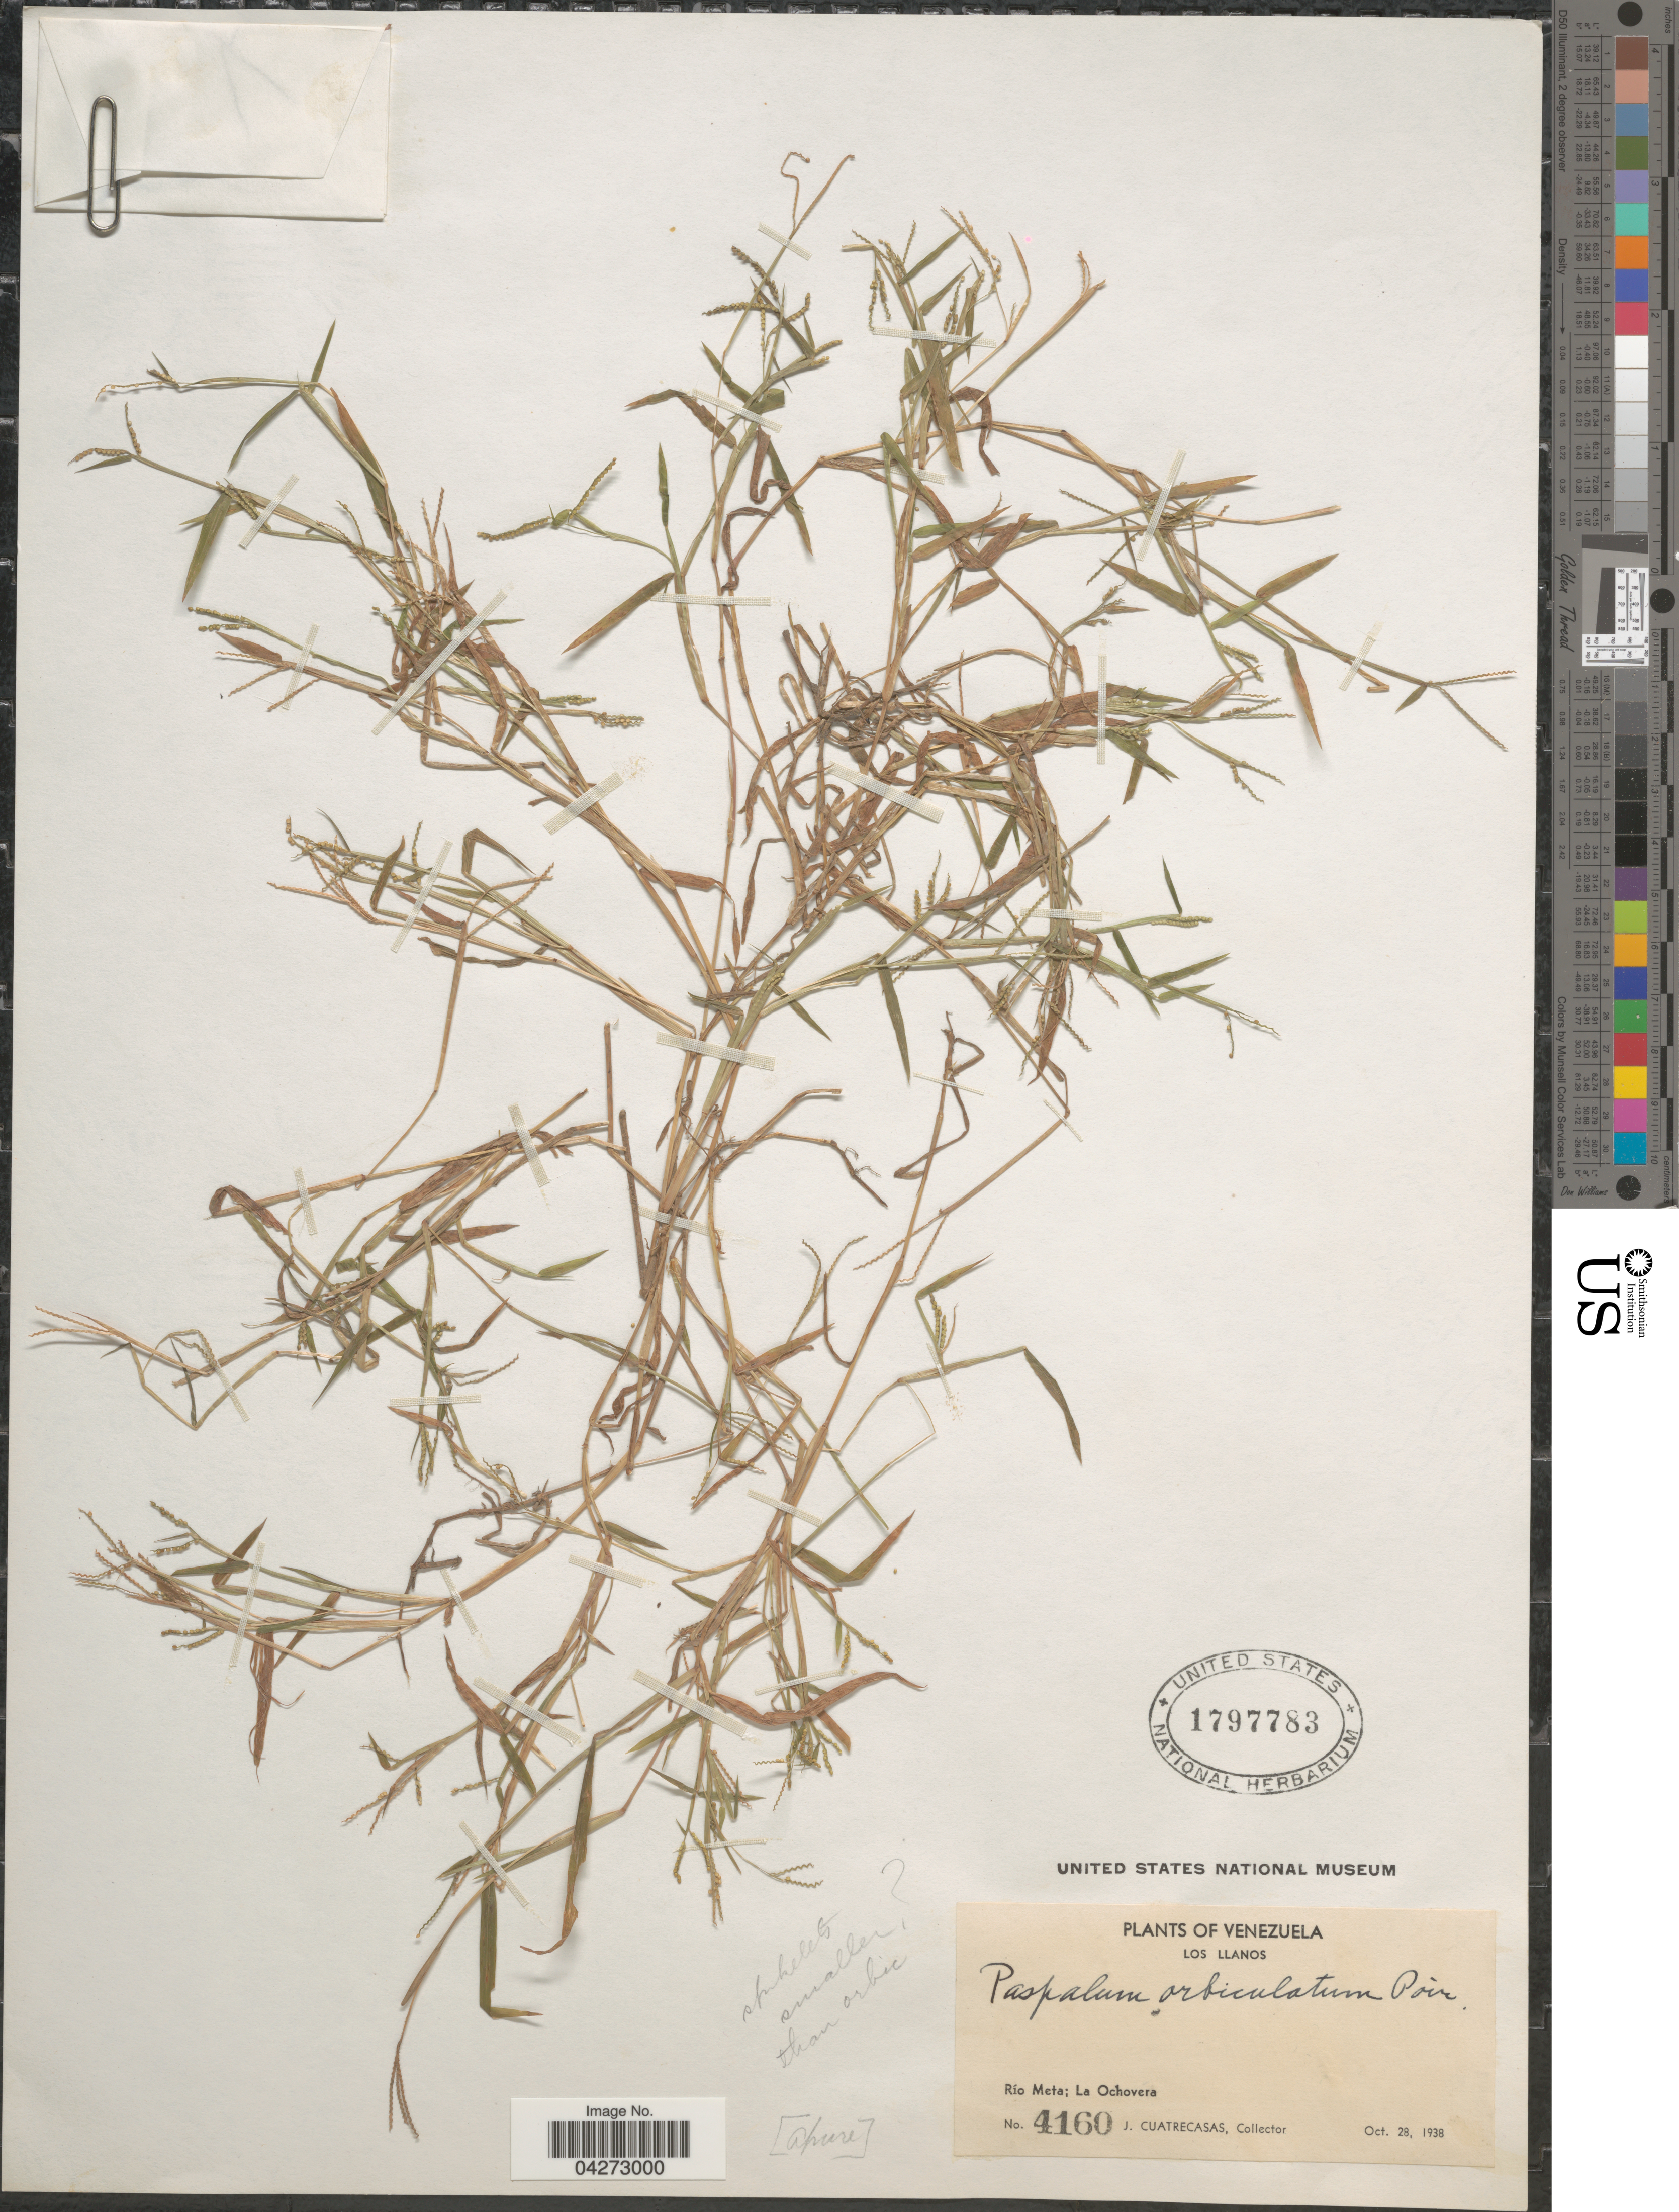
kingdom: Plantae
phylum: Tracheophyta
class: Liliopsida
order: Poales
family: Poaceae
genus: Paspalum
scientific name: Paspalum orbiculatum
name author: Poir.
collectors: J. Cuatrecasas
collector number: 4160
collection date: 1938-10-28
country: Venezuela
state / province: Apure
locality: Los Llanos. Río Meta; La Ochovera.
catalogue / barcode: US 1797783